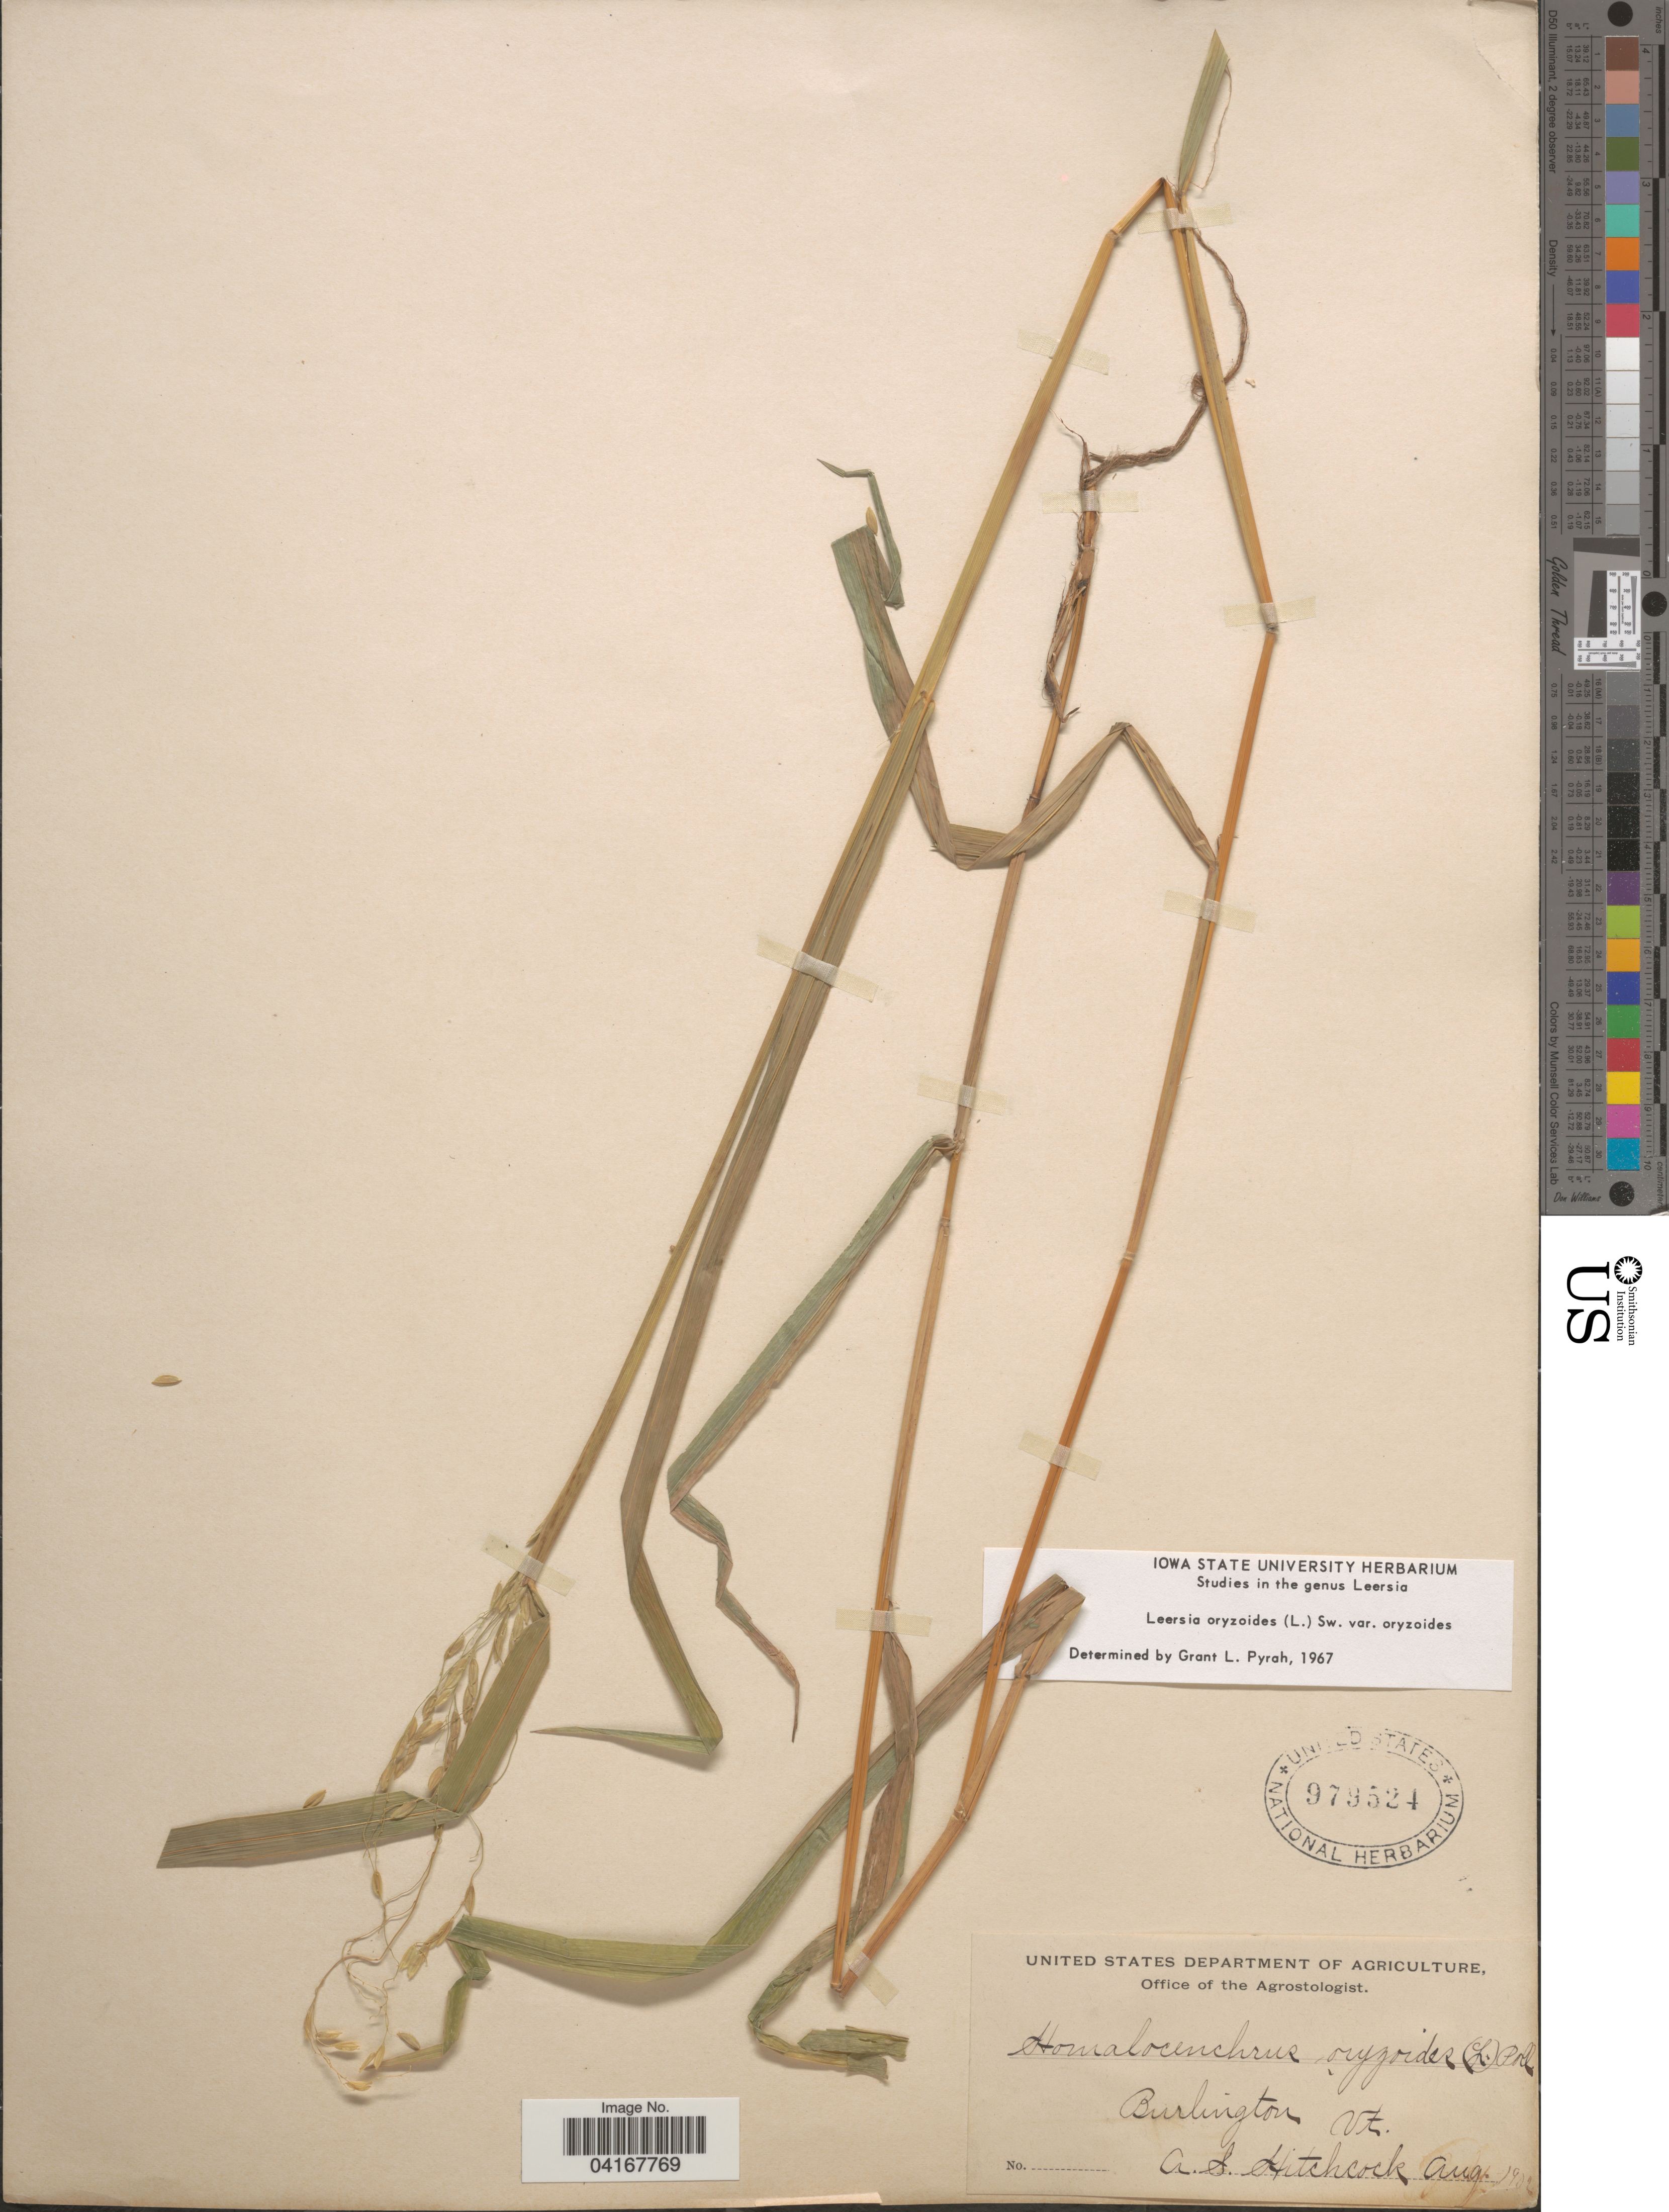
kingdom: Plantae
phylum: Tracheophyta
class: Liliopsida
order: Poales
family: Poaceae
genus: Leersia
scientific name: Leersia oryzoides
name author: (L.) Sw.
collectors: A. S. Hitchcock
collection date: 1902-08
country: United States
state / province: Vermont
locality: Burlington.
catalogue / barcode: US 979524